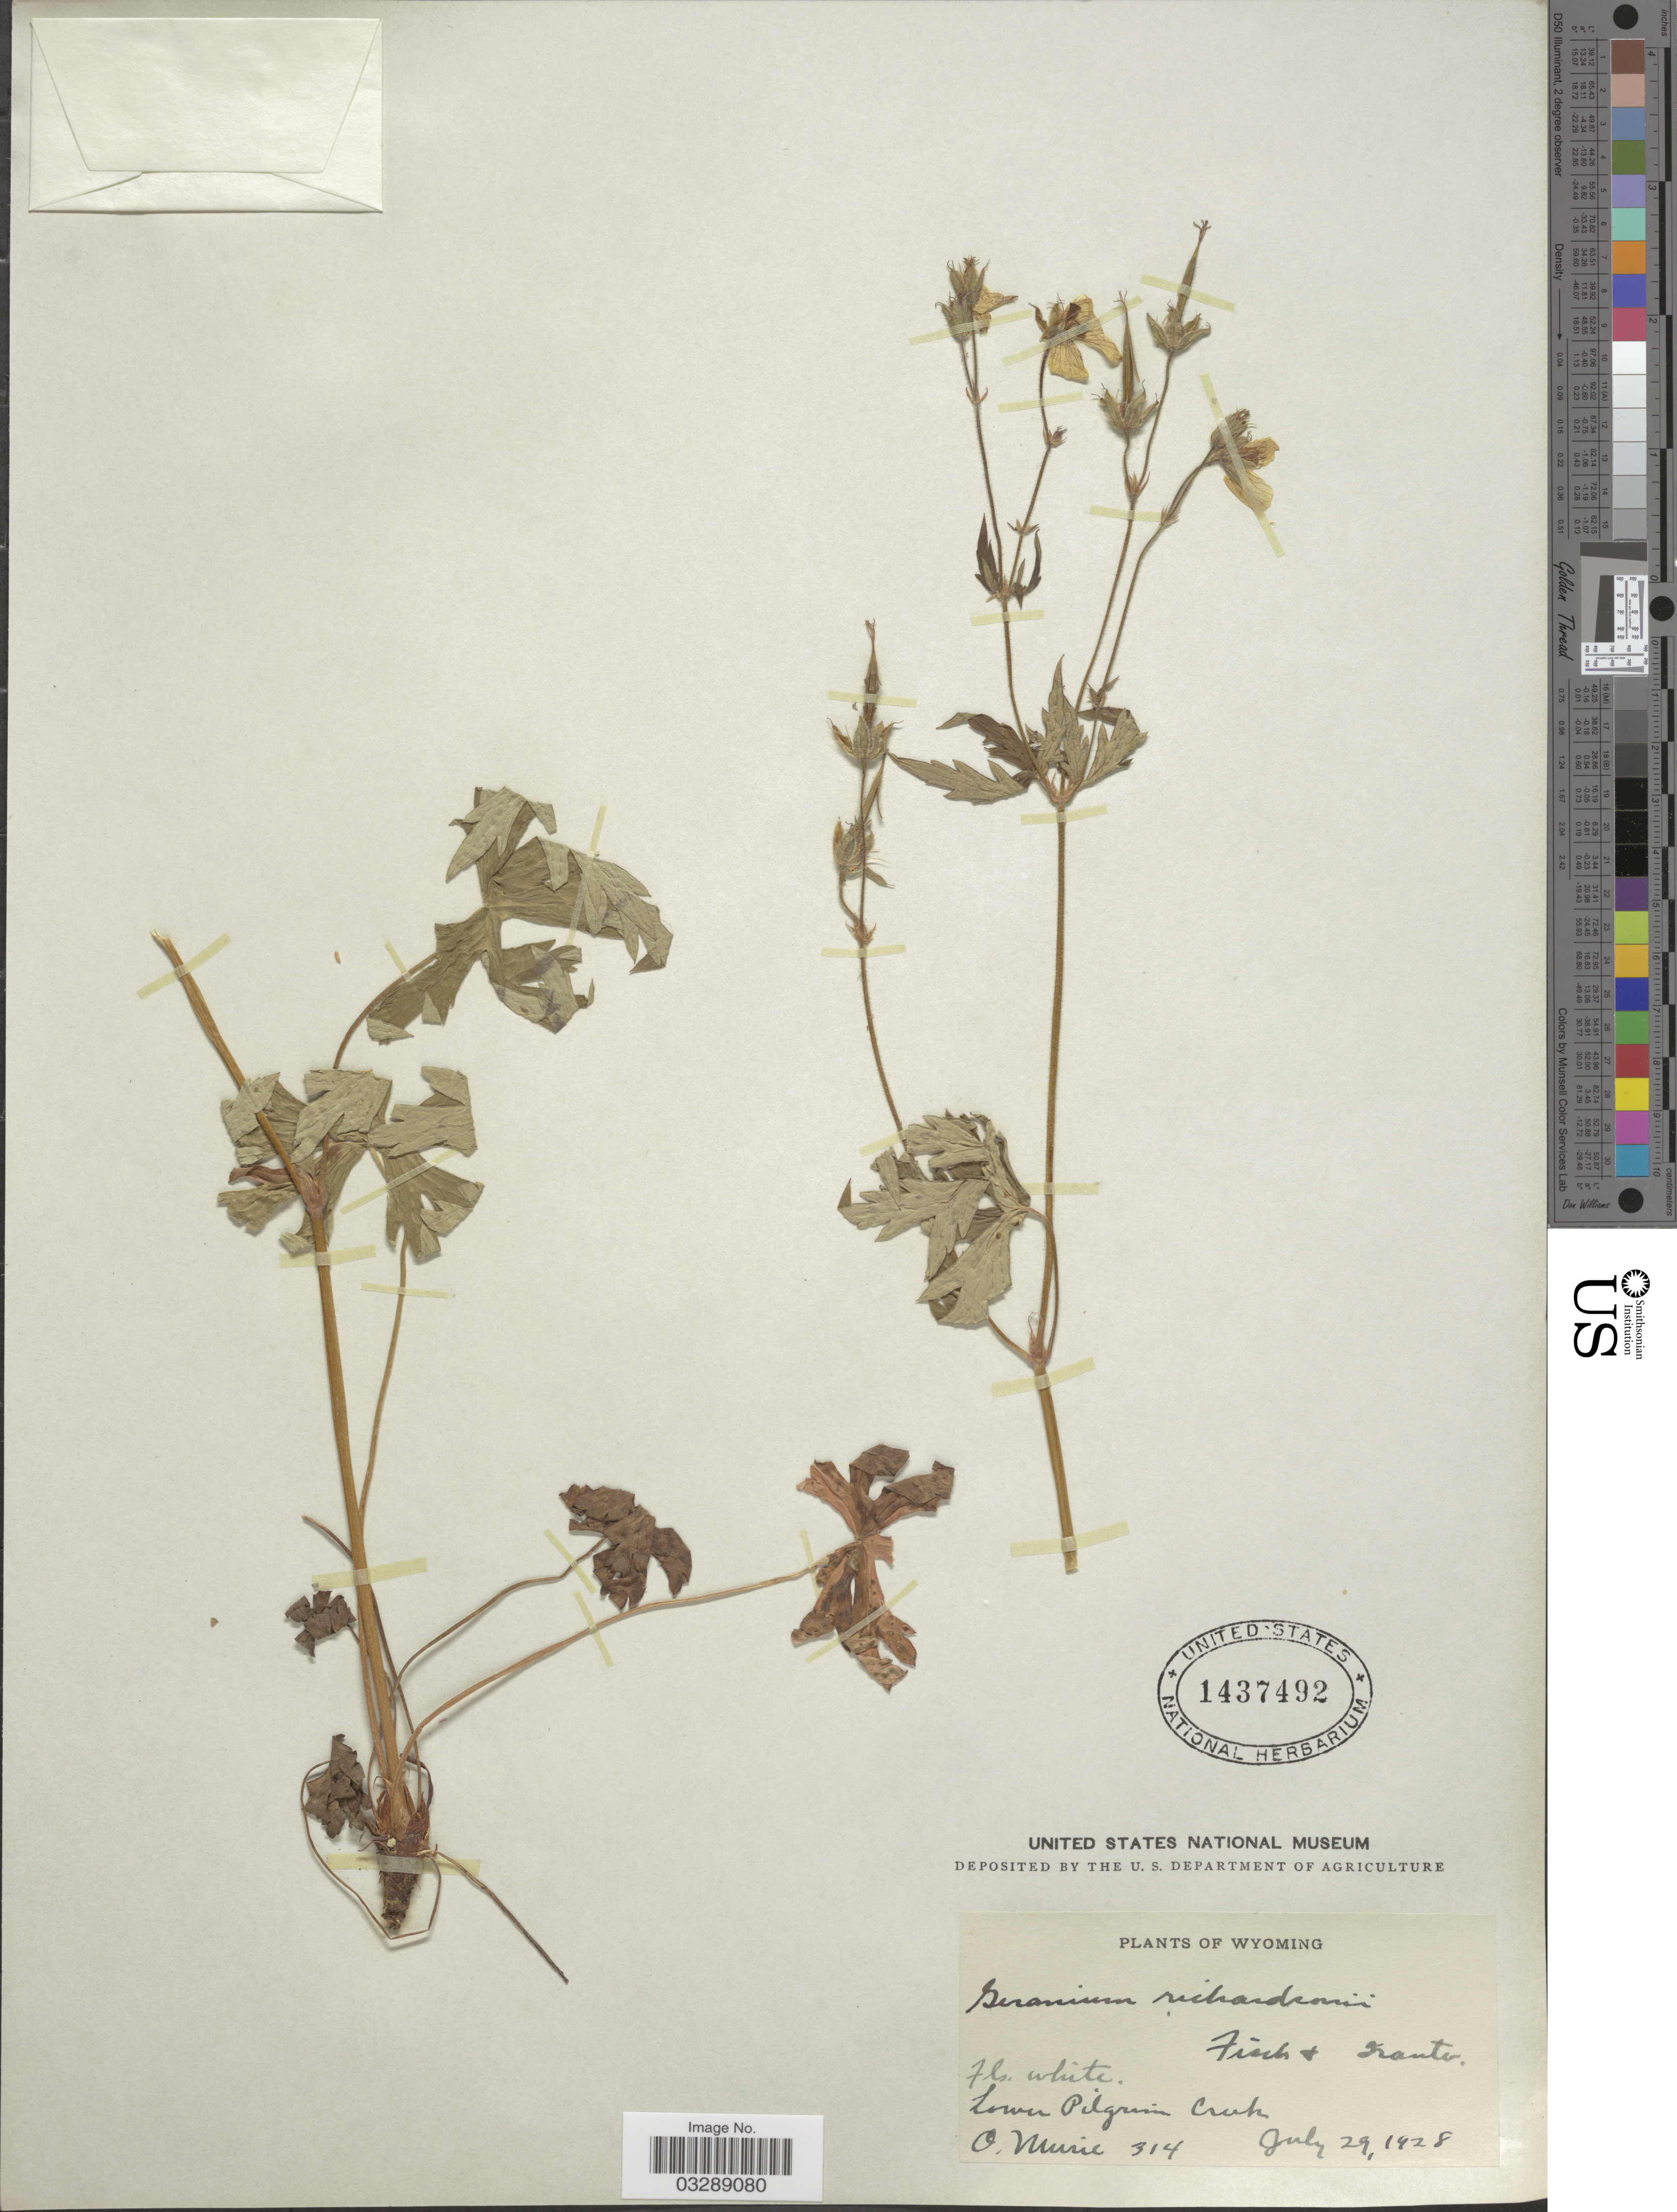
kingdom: Plantae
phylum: Tracheophyta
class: Magnoliopsida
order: Geraniales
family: Geraniaceae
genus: Geranium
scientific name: Geranium richardsonii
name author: Fisch. & Trautv.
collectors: O. Murie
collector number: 314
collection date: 1928-07-29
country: United States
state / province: Wyoming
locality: Lower Pilgrim Creek.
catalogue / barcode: US 1437492